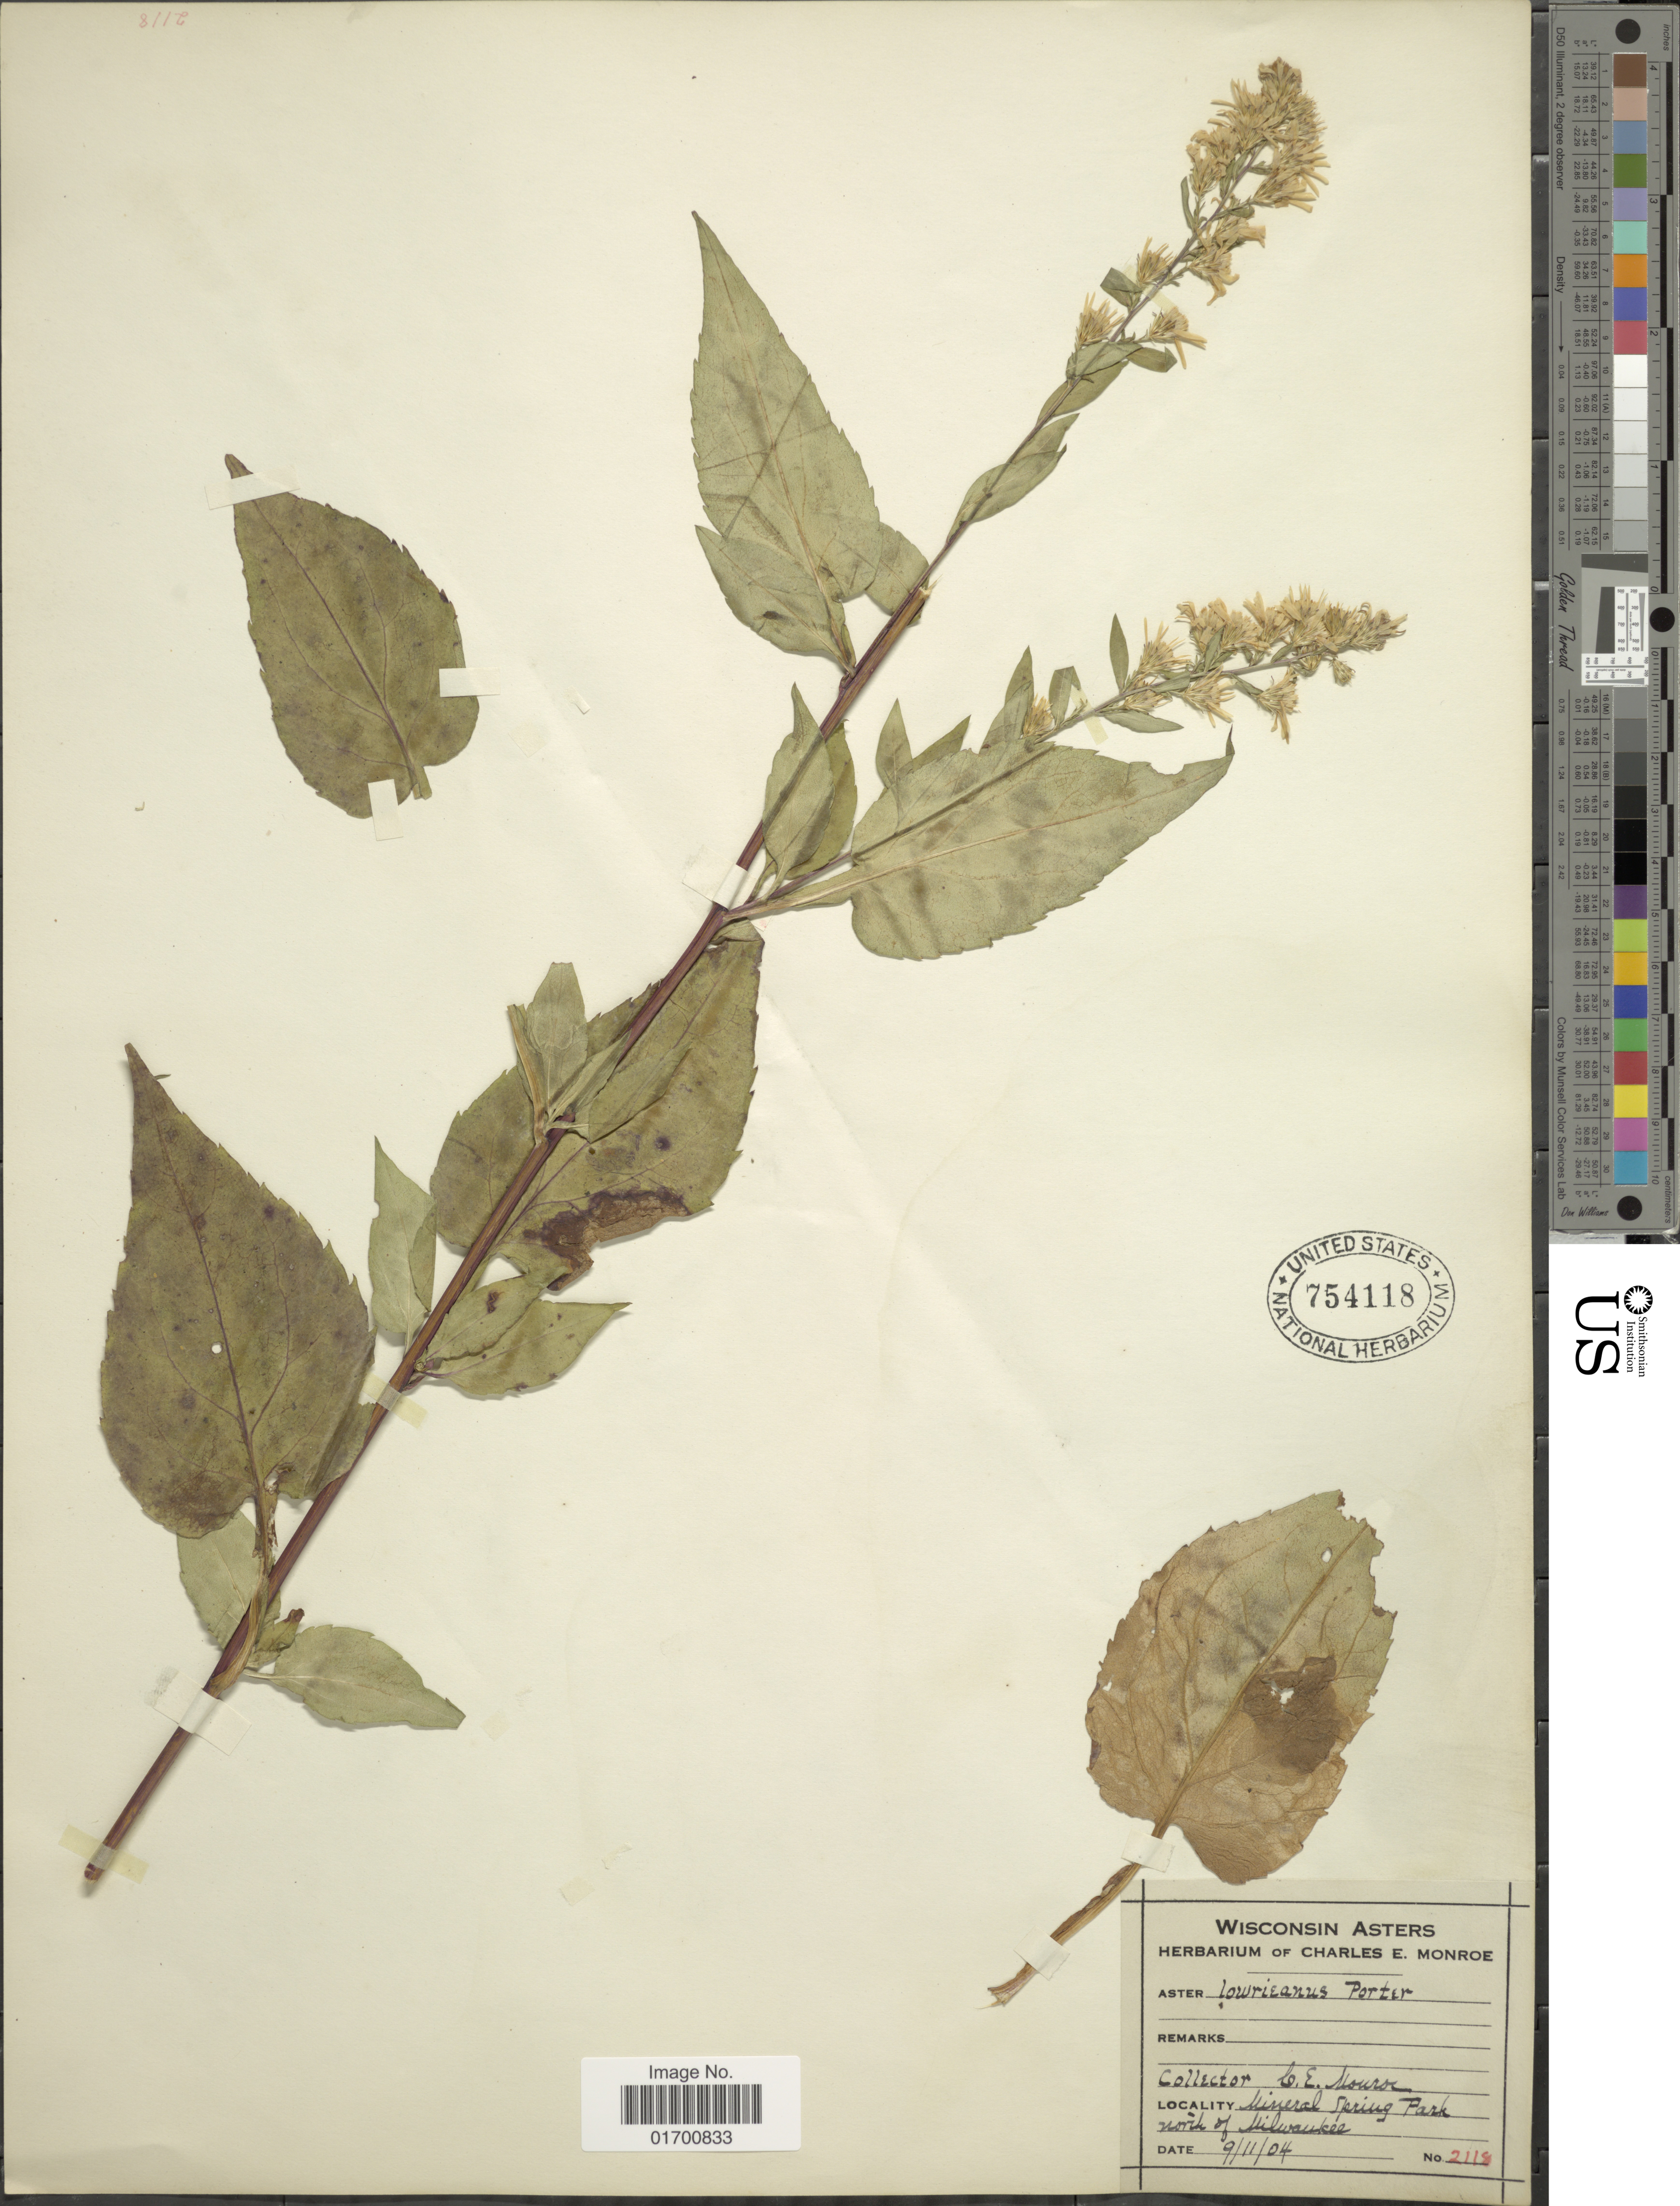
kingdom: Plantae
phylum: Tracheophyta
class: Magnoliopsida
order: Asterales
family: Asteraceae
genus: Symphyotrichum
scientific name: Symphyotrichum lowrieanum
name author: (Porter) G.L. Nesom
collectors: C. Monroe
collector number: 2118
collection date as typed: Transcribed d/m/y: 11/9/4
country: United States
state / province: Wisconsin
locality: Mineral Spring Park, north of Milwaukee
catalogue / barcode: US 754118